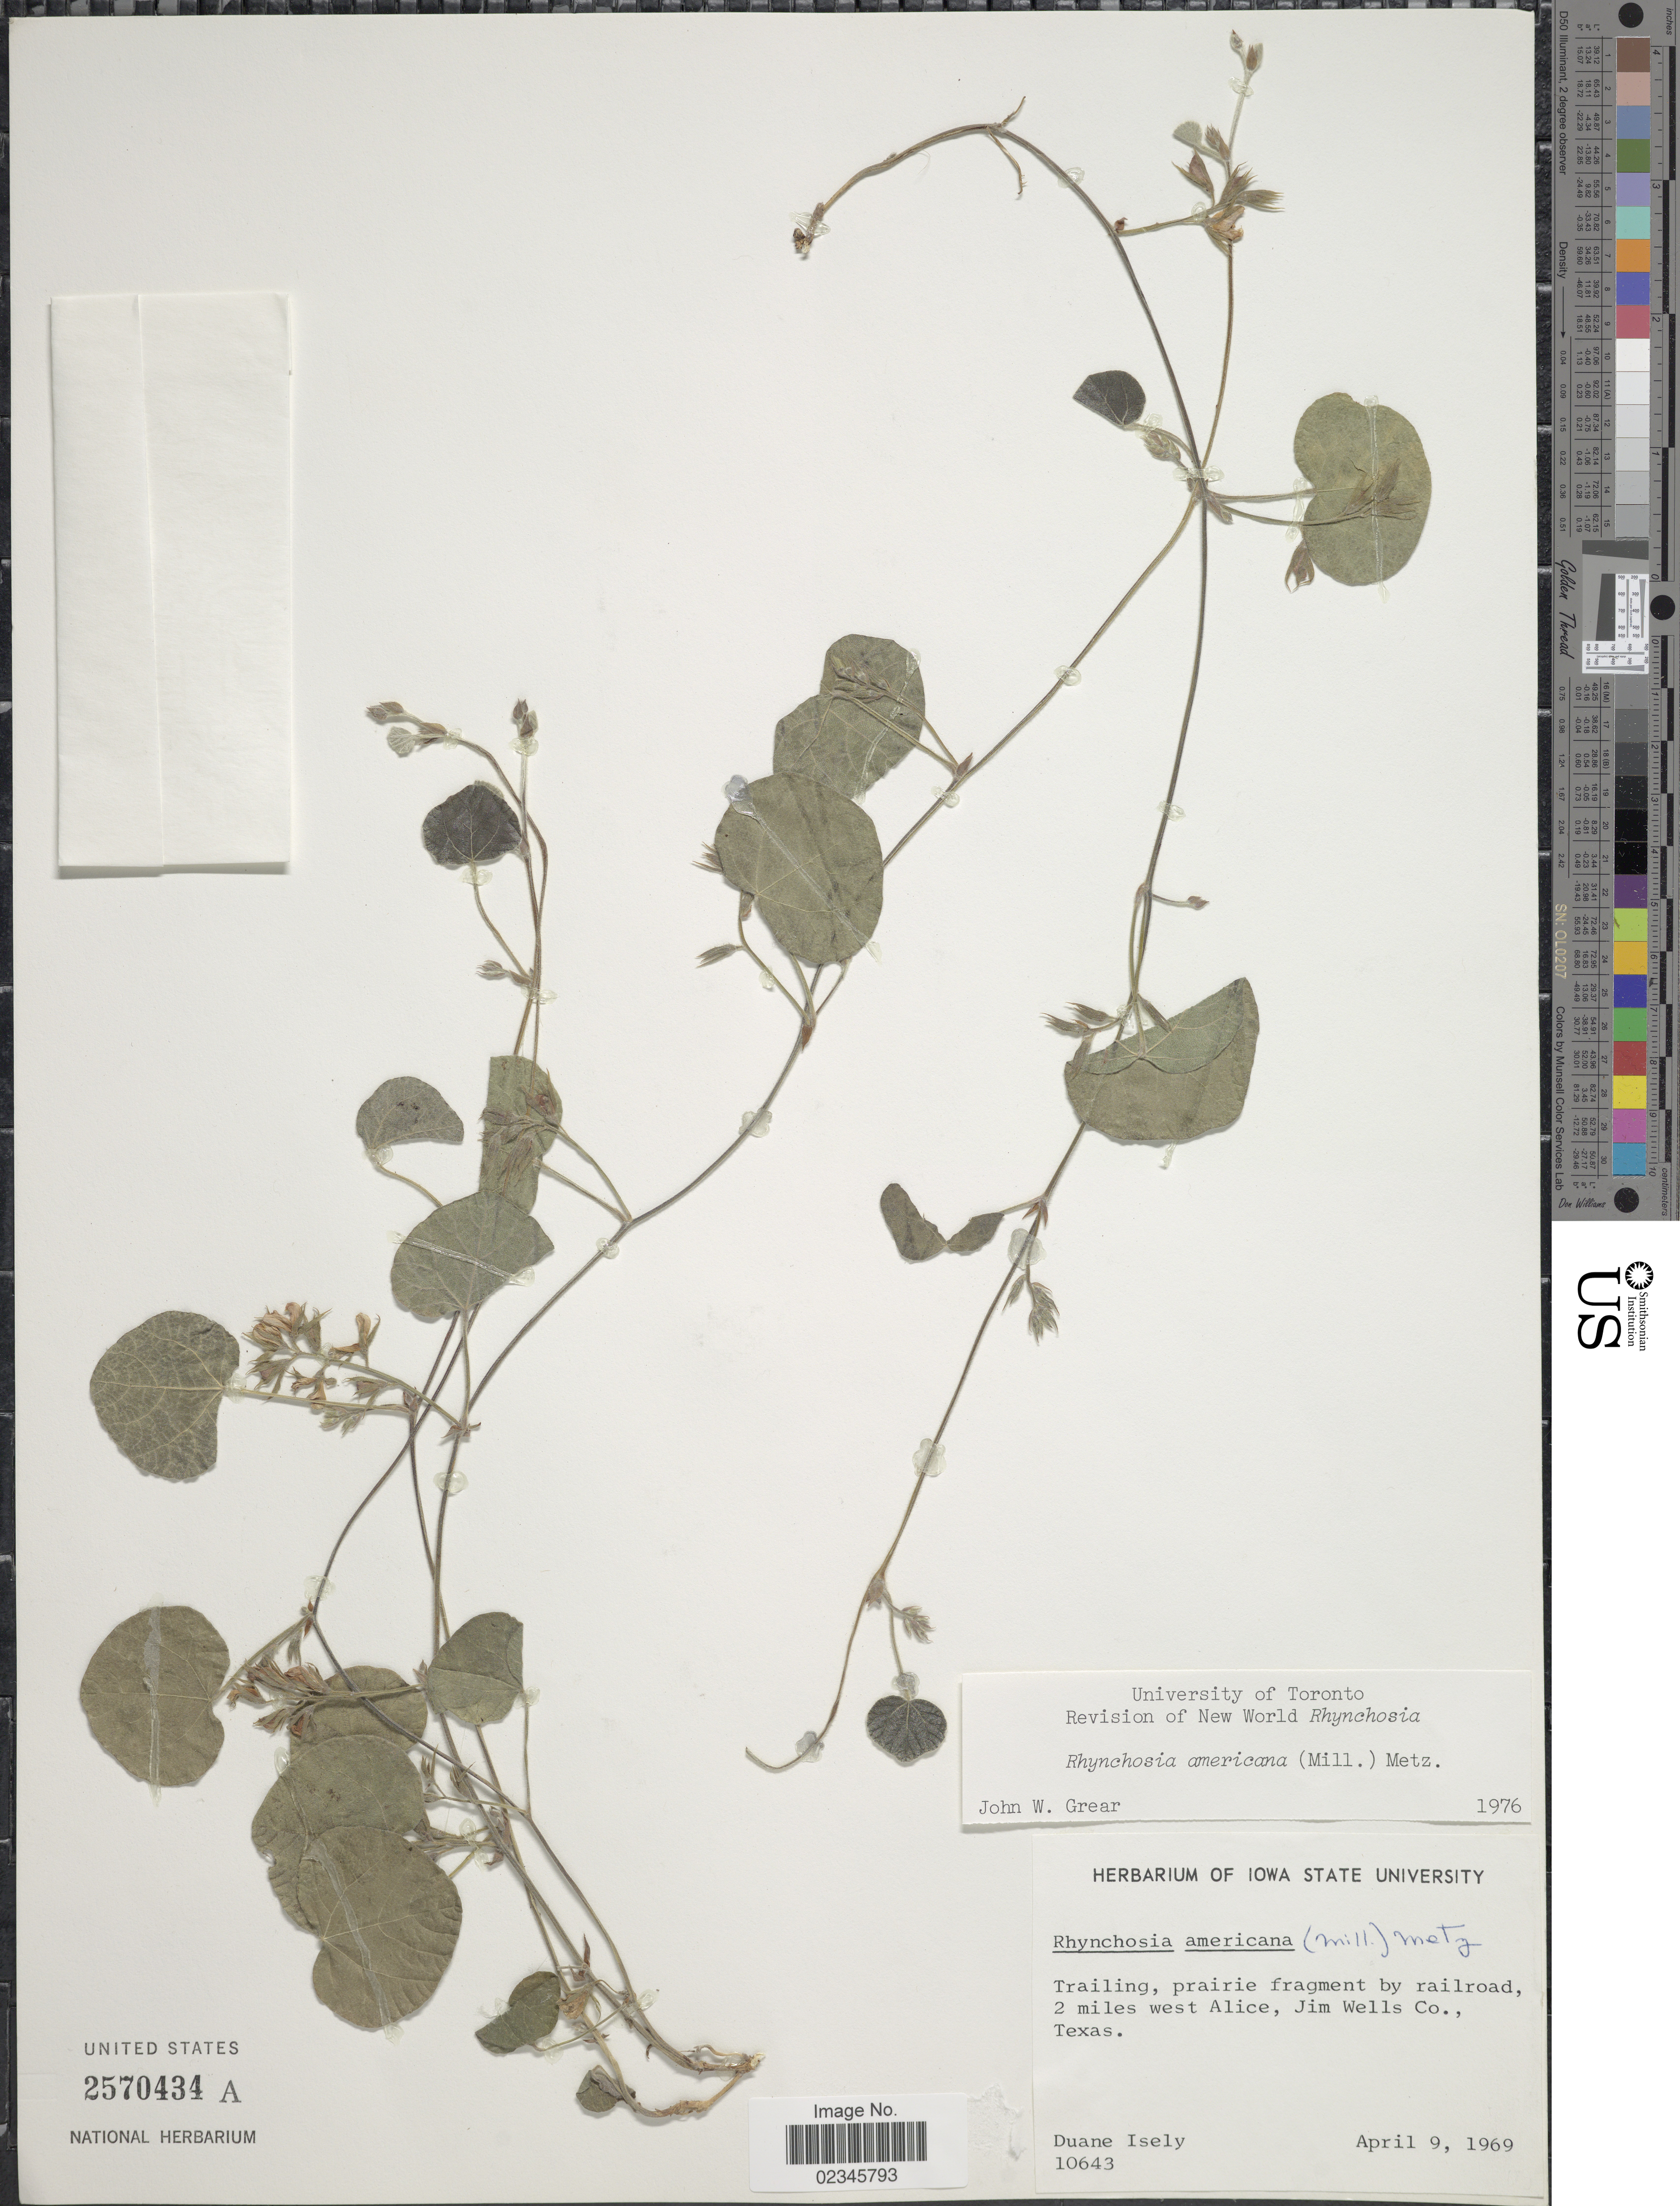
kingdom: Plantae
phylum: Tracheophyta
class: Magnoliopsida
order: Fabales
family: Fabaceae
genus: Rhynchosia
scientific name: Rhynchosia americana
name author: (Mill.) Metz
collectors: D. Isely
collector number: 10643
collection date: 1969-04-09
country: United States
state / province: Texas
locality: Trailing, prairie fragment by railroad, 2 miles west Alice, Jim Wells Co.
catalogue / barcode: US 2570434A